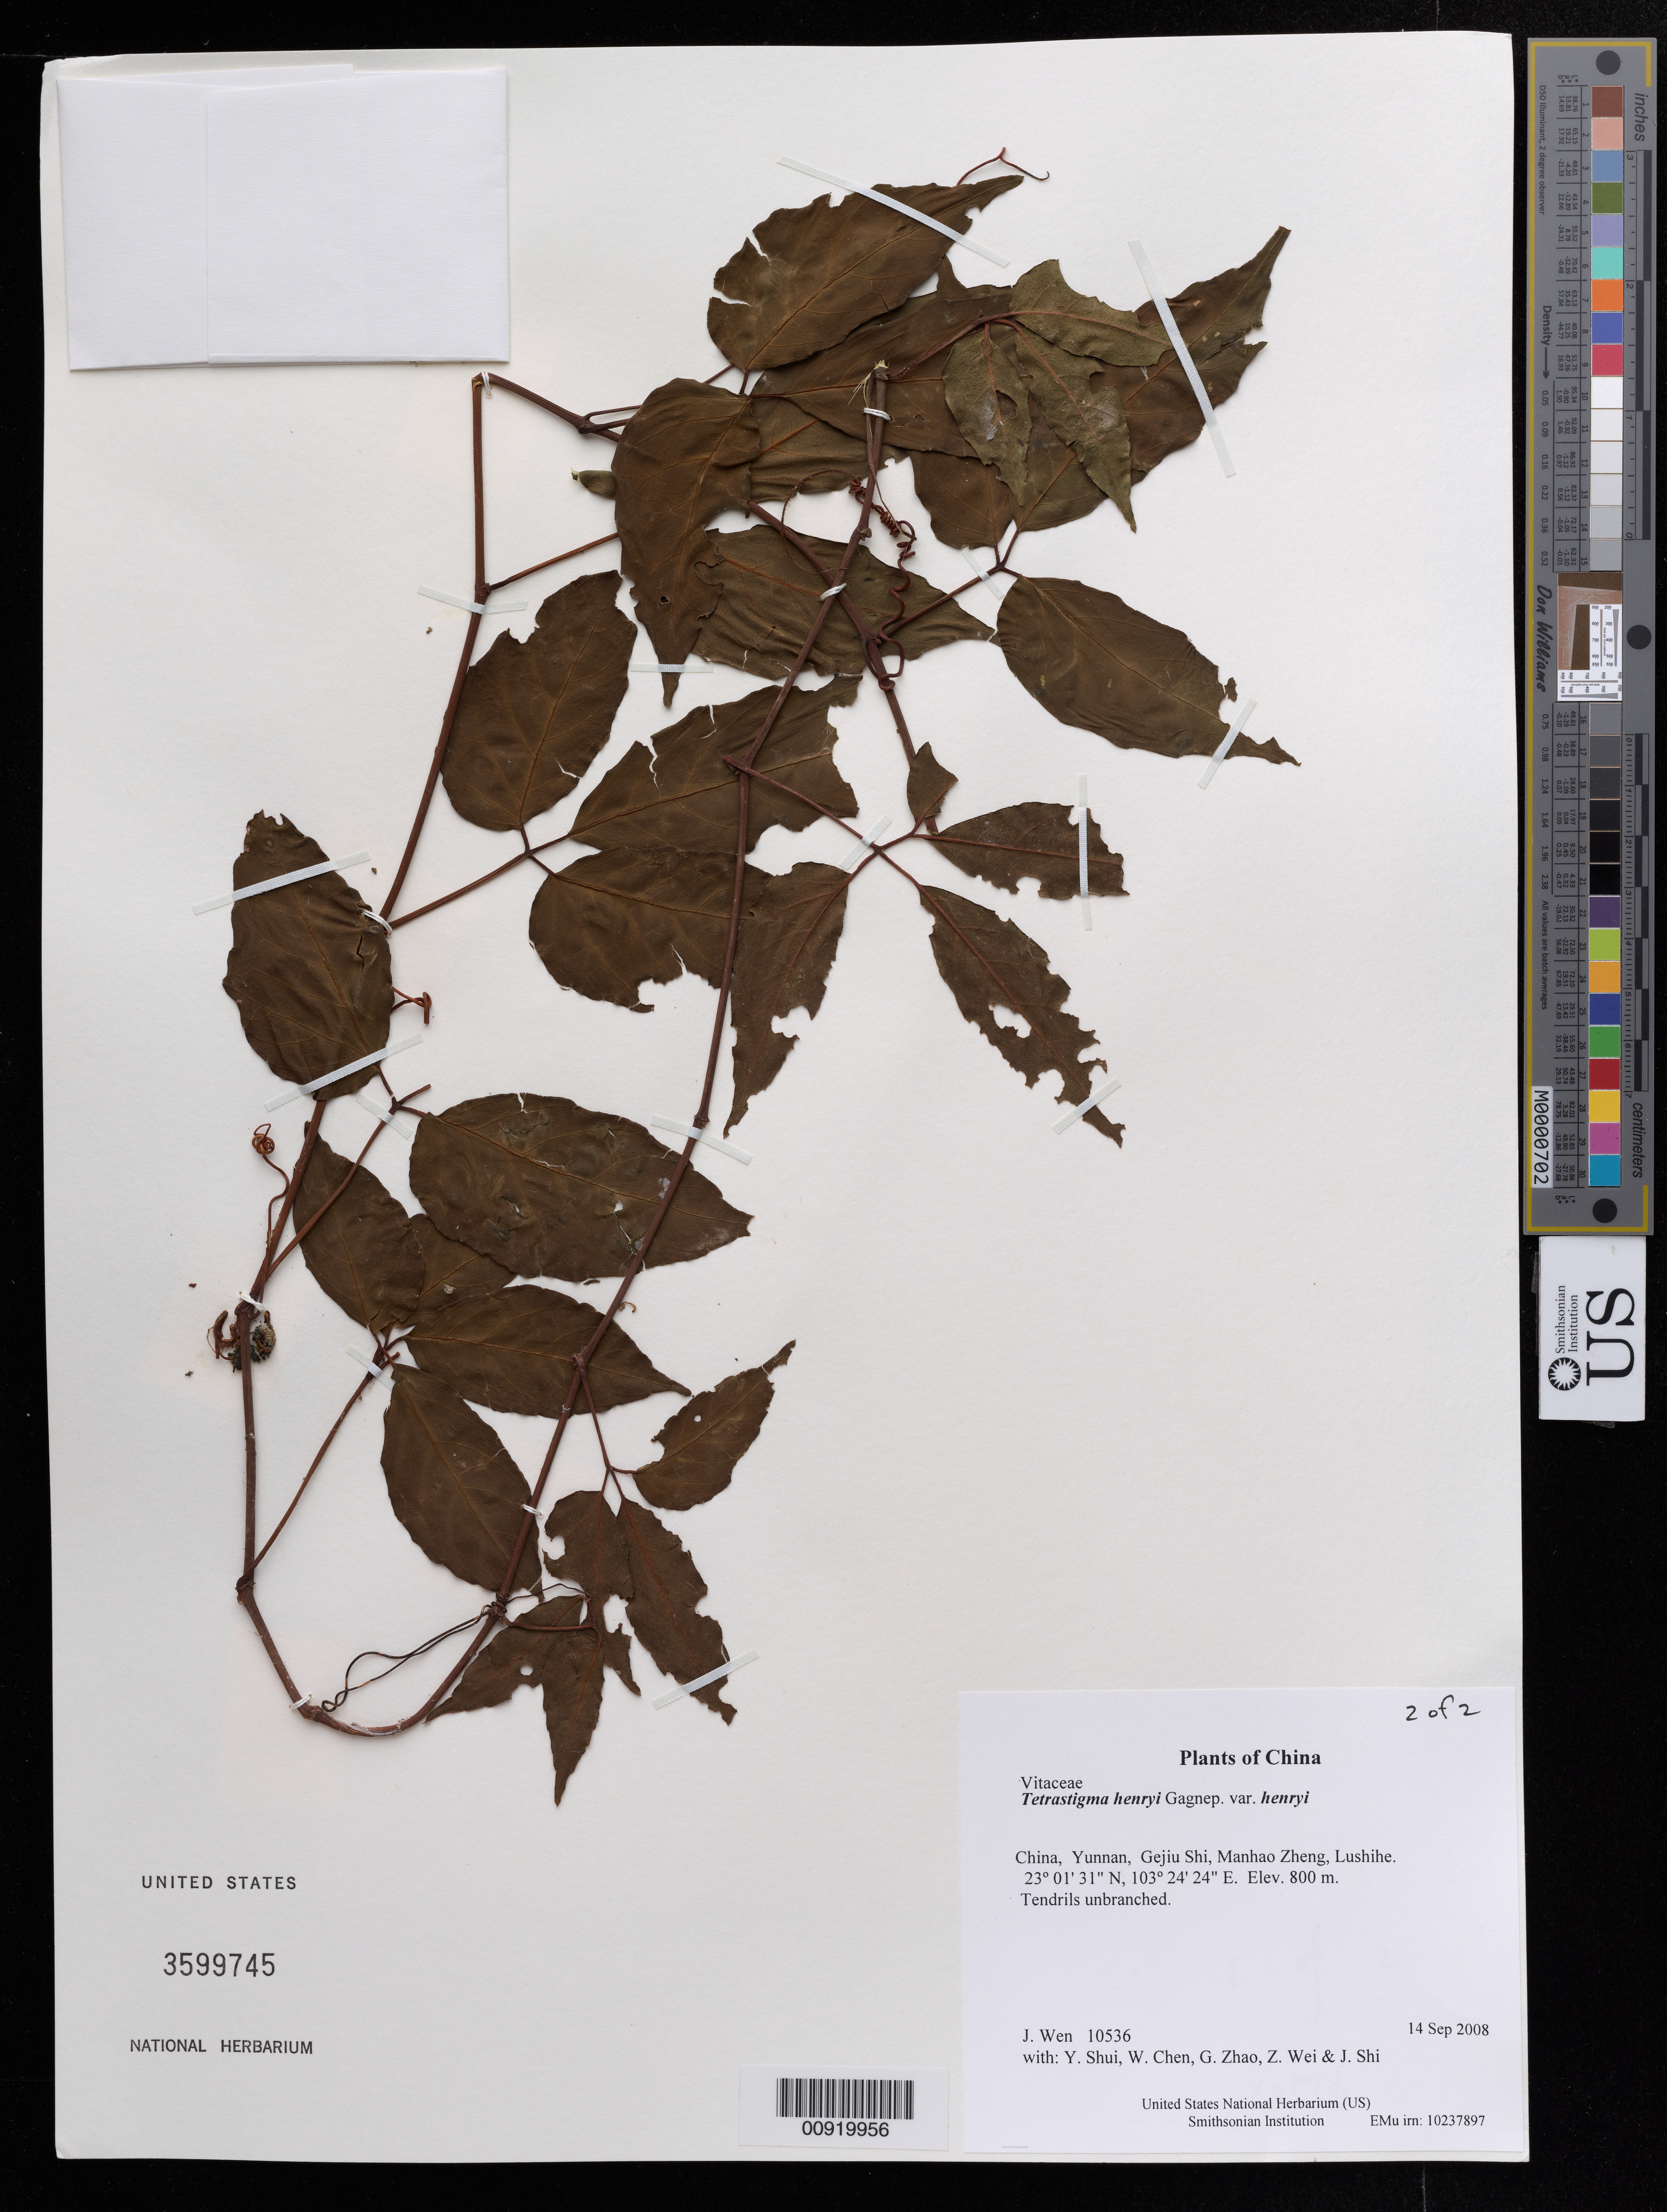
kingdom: Plantae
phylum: Tracheophyta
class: Magnoliopsida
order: Vitales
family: Vitaceae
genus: Tetrastigma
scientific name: Tetrastigma henryi var. henryi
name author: Gagnep.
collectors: J. Wen, Y. Shui, W. Chen, G. Zhao, Z. Wei & J. Shi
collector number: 10536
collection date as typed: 14 Sep 2008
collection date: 2008-09-14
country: China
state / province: Yunnan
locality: Gejiu Shi, Manhao Zheng, Lushihe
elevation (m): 800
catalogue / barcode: US 3599745